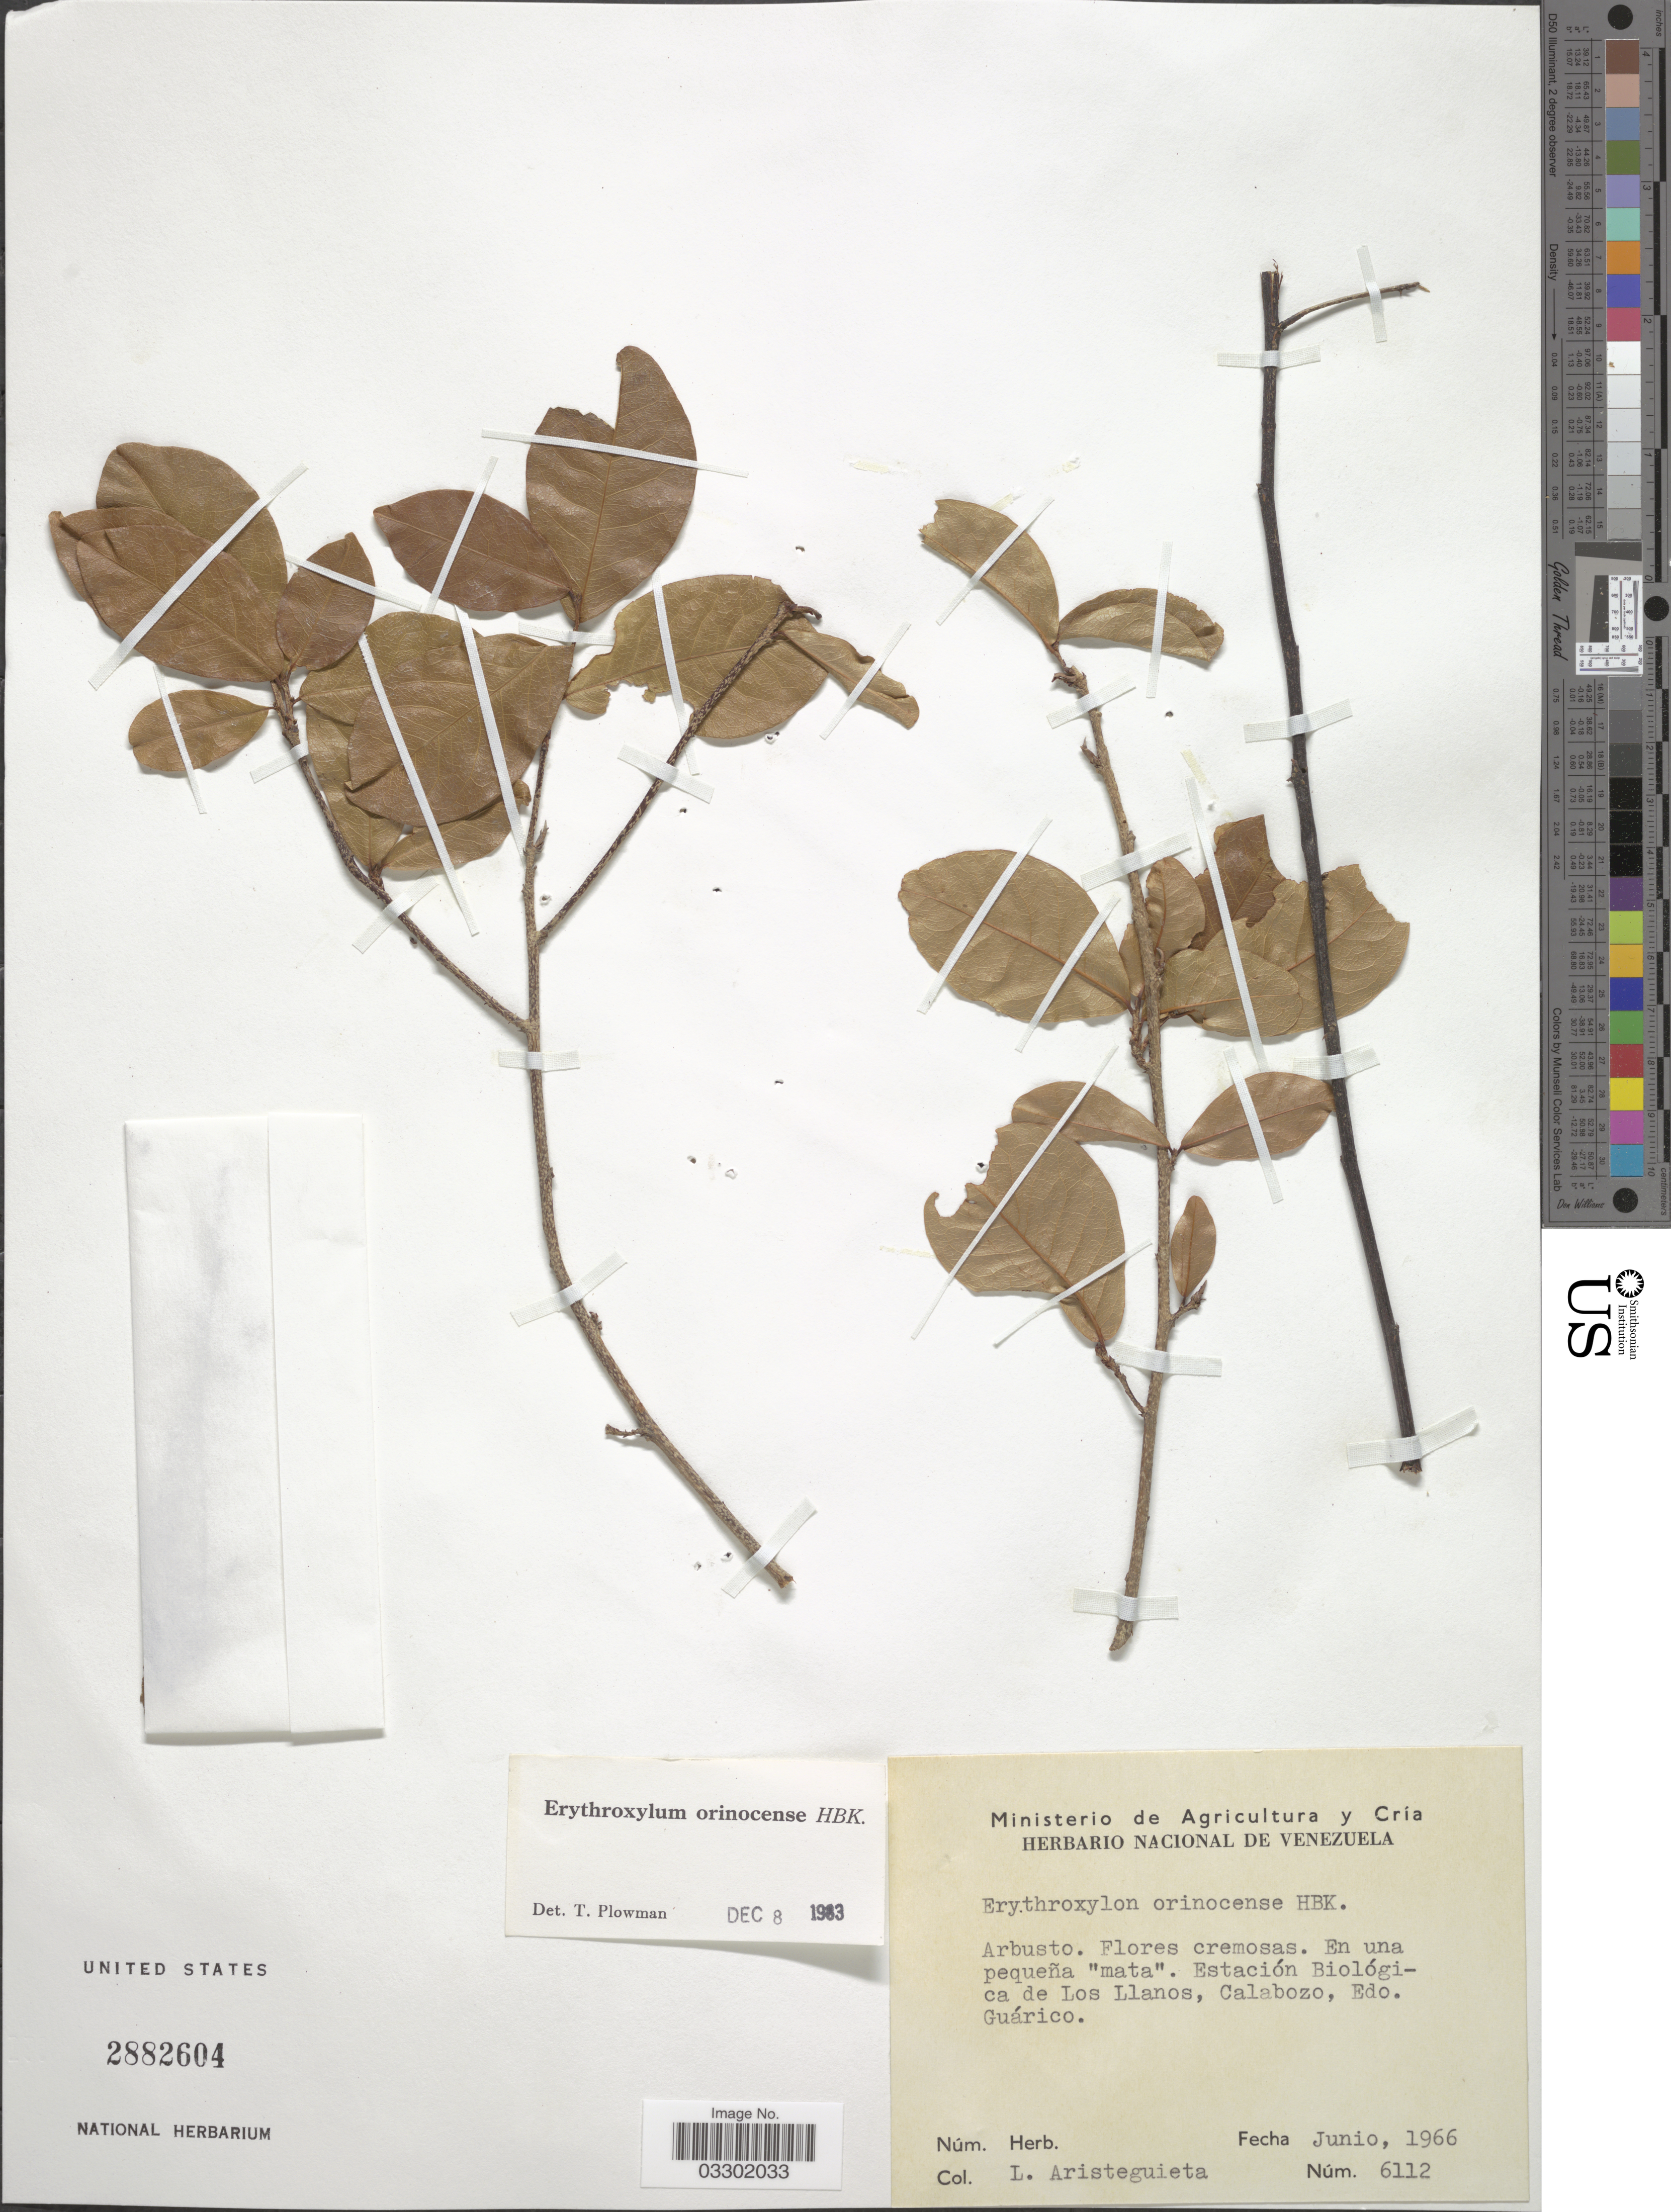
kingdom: Plantae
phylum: Tracheophyta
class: Magnoliopsida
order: Malpighiales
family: Erythroxylaceae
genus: Erythroxylum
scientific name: Erythroxylum orinocense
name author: Kunth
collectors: L. Aristeguieta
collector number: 6112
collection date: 1966-06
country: Venezuela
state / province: Guárico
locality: Estación Biológica de Los Llanos, Calabozo.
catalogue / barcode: US 2882604